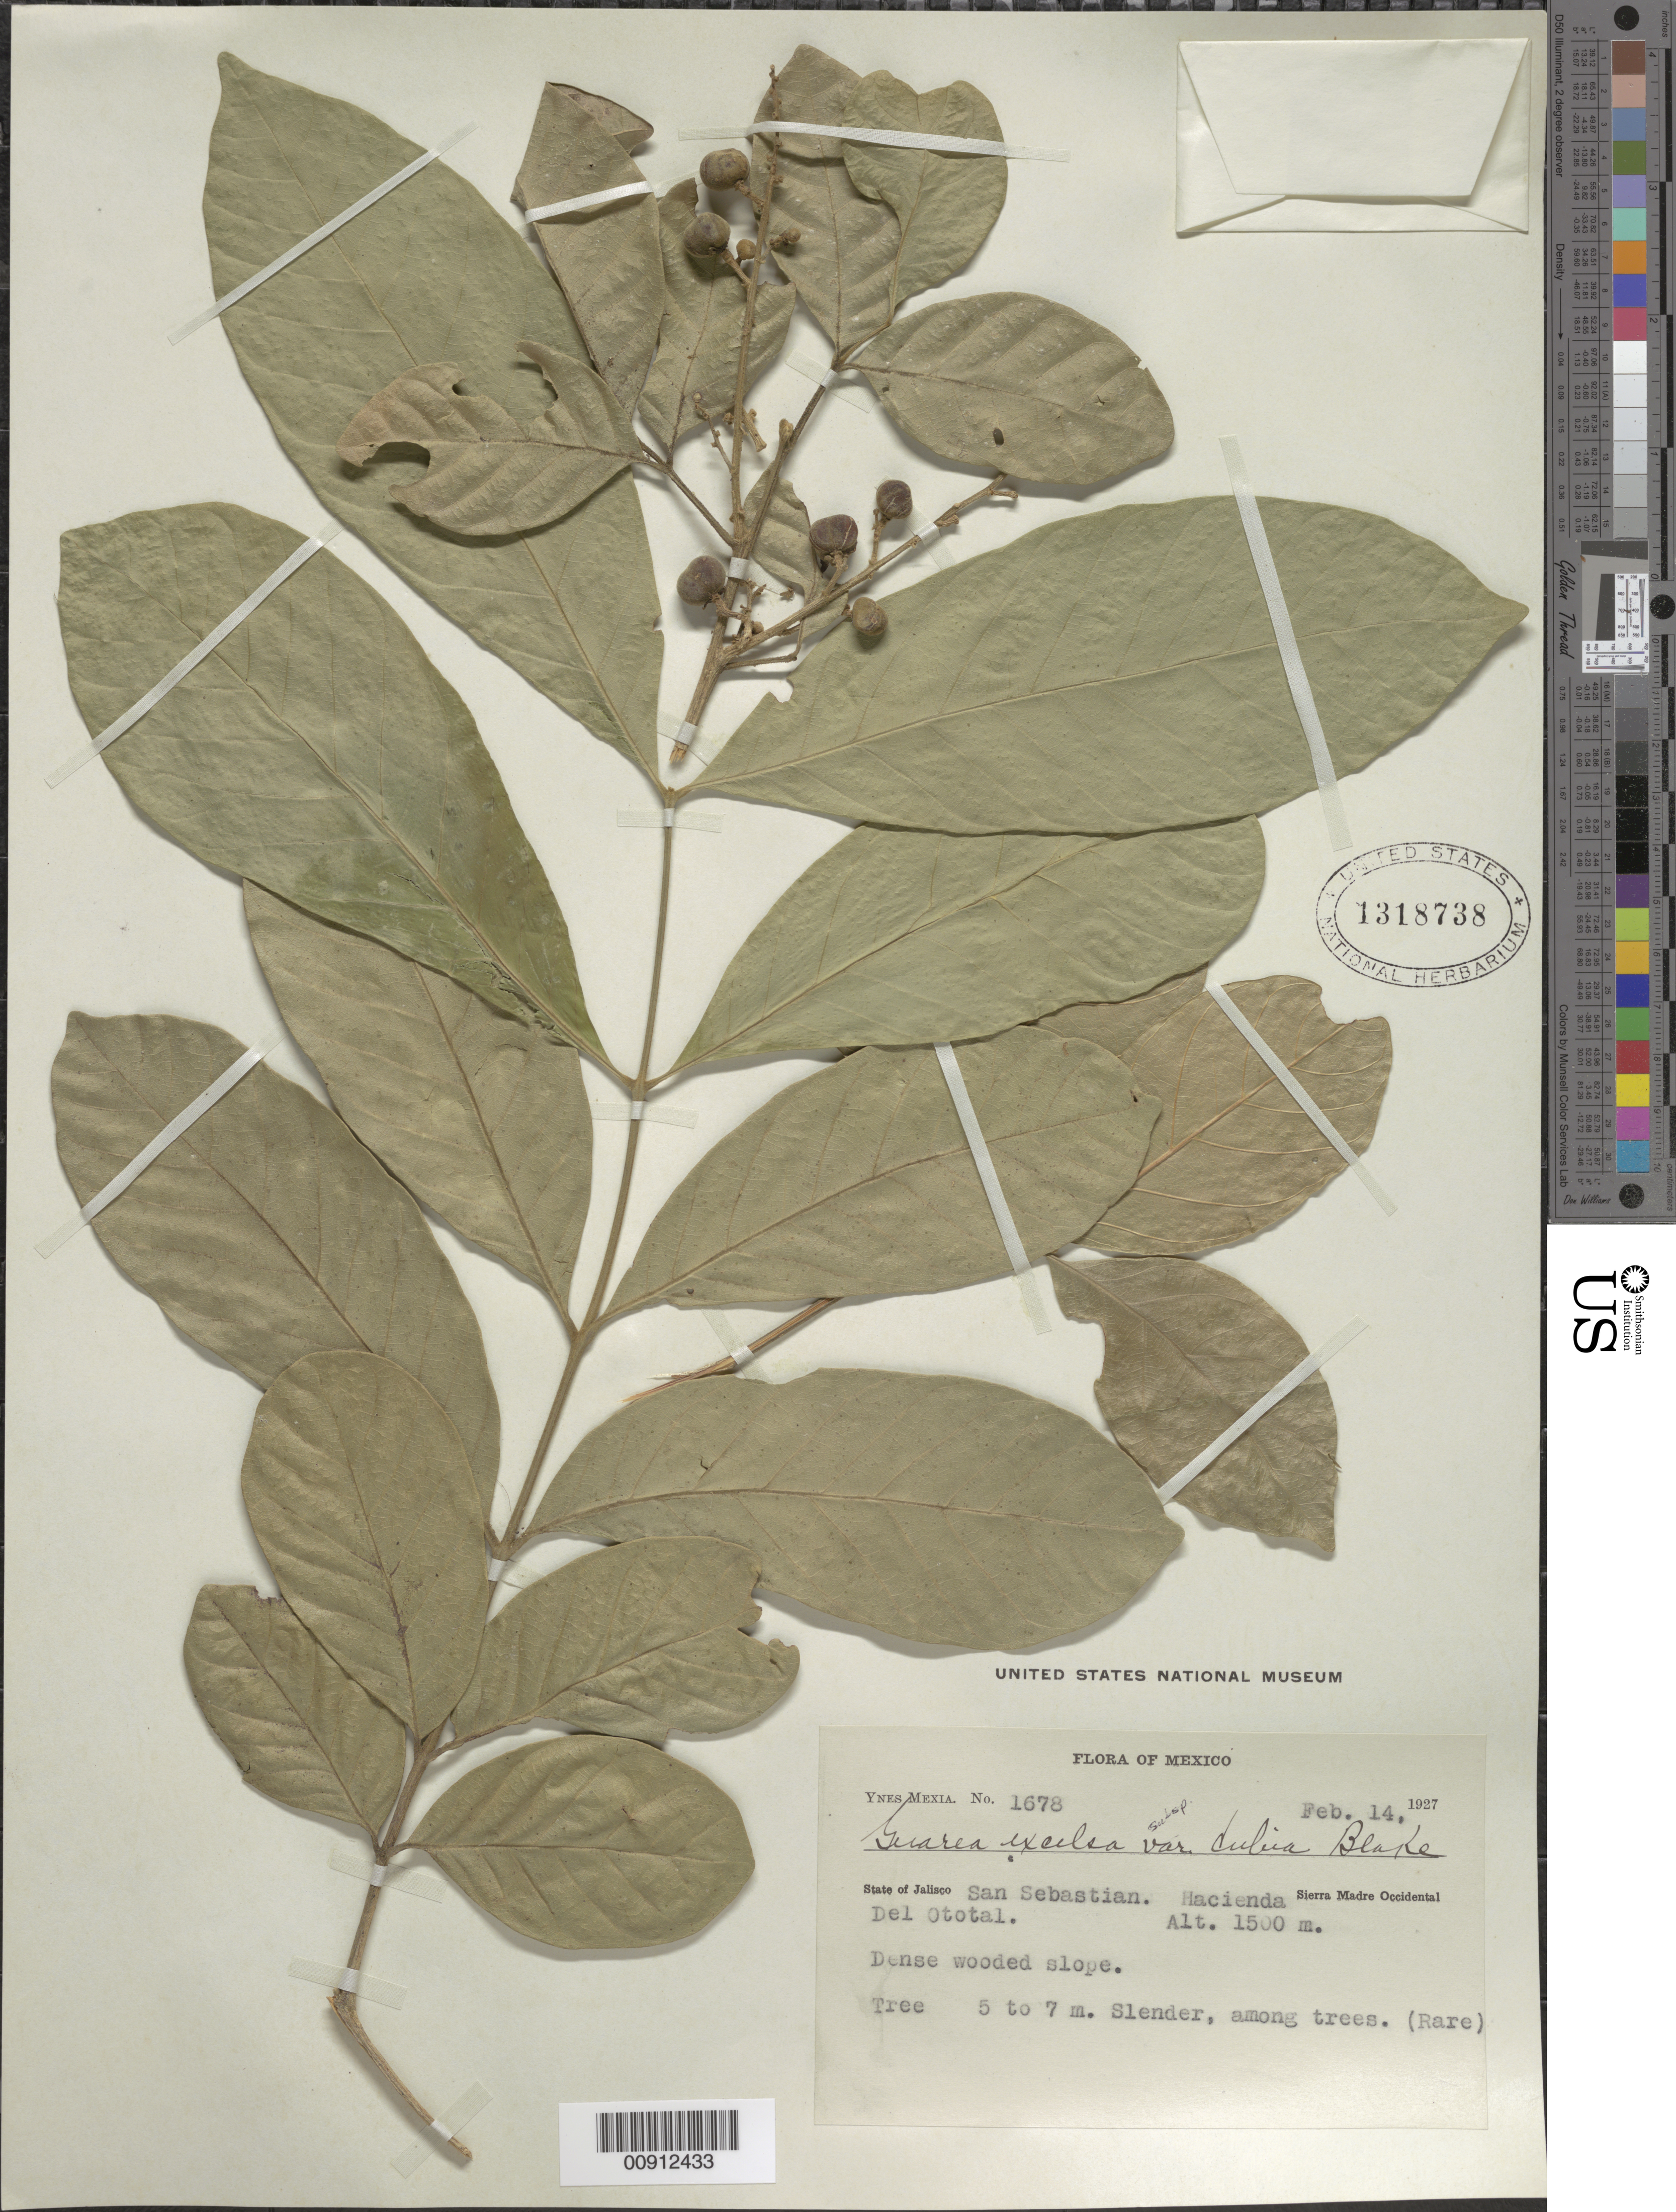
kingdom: Plantae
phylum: Tracheophyta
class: Magnoliopsida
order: Sapindales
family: Meliaceae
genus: Guarea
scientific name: Guarea excelsa subsp. dubia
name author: S.F. Blake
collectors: Y. Mexia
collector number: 1678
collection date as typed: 14 Feb 1927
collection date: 1927-02-14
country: Mexico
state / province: Jalisco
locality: State of Jalisco: San Sebastian. Hacienda Del Ototal. Sierra Madre Occidental.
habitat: Dense wooded slope.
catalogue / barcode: US 1318738